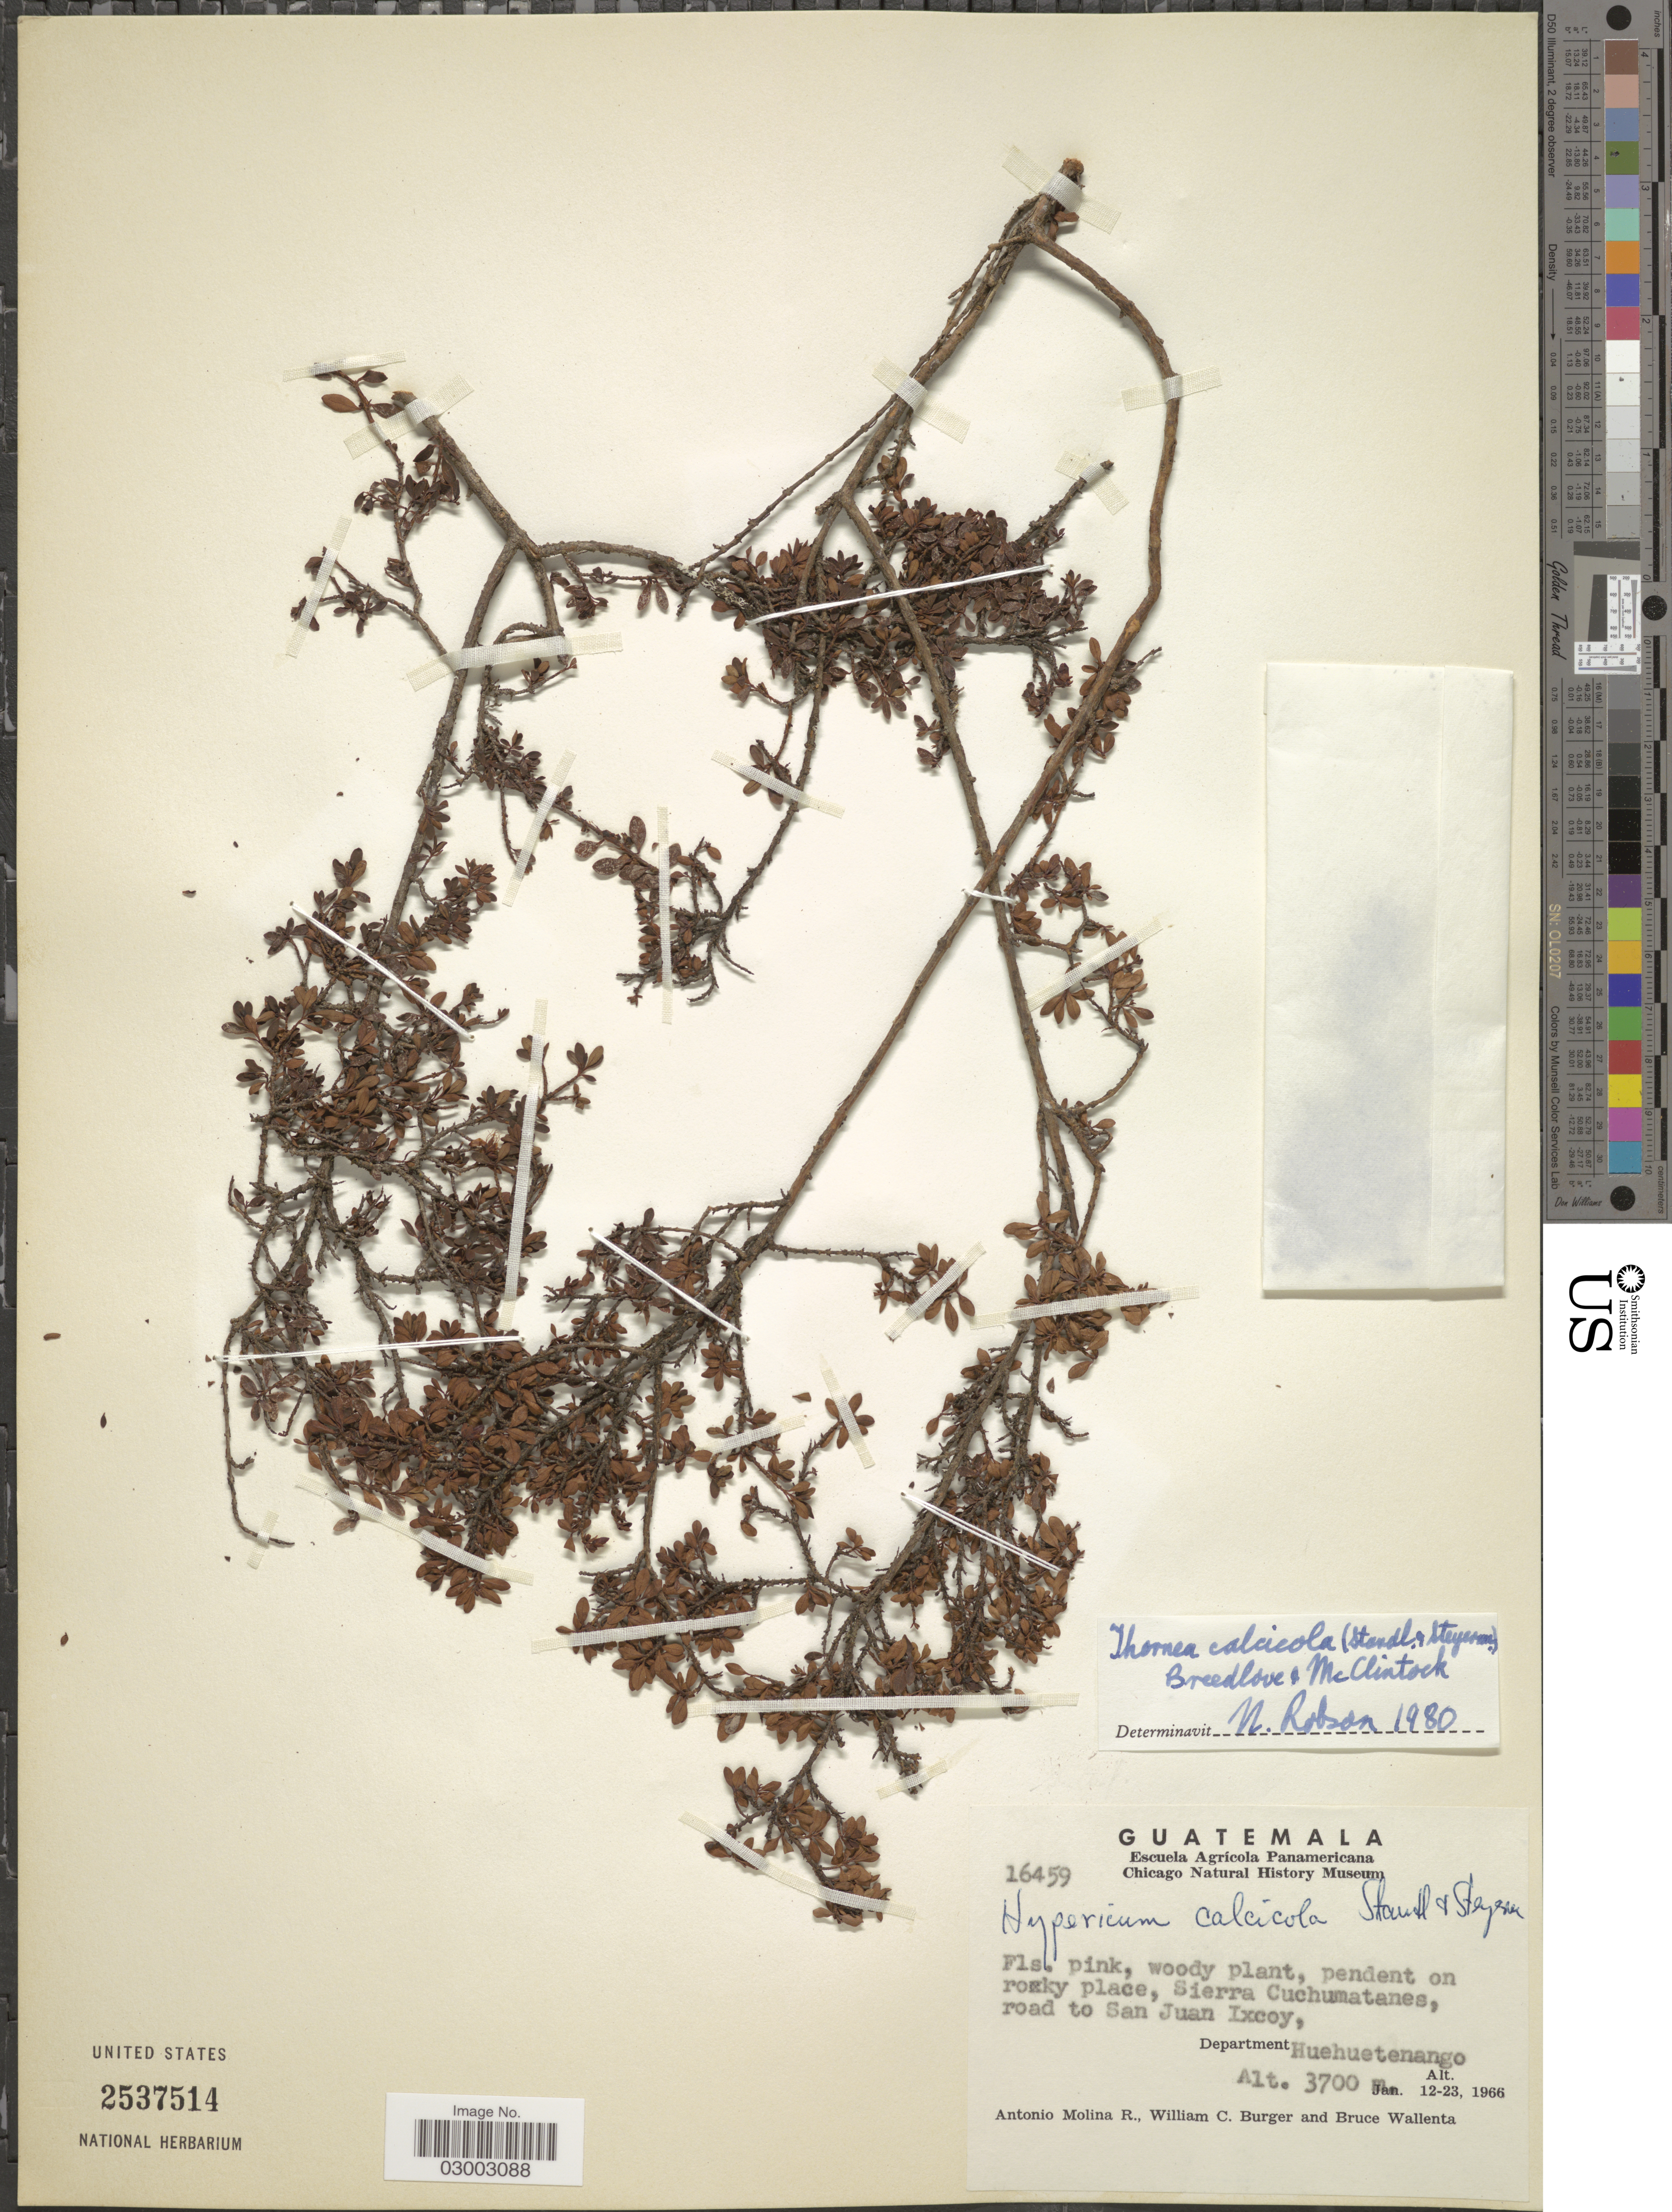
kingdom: Plantae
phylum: Tracheophyta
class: Magnoliopsida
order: Malpighiales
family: Hypericaceae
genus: Hypericum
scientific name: Hypericum calcicola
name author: Standl. & Steyerm.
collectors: A. Molina R., W. Burger & B. Wallenta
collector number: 16459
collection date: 1966-01-12/1966-01-23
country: Guatemala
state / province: Huehuetenango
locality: Sierra Cuchumatanes, road to San Juan Ixcoy, Department of Huehuetenango.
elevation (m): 3700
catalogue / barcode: US 2537514